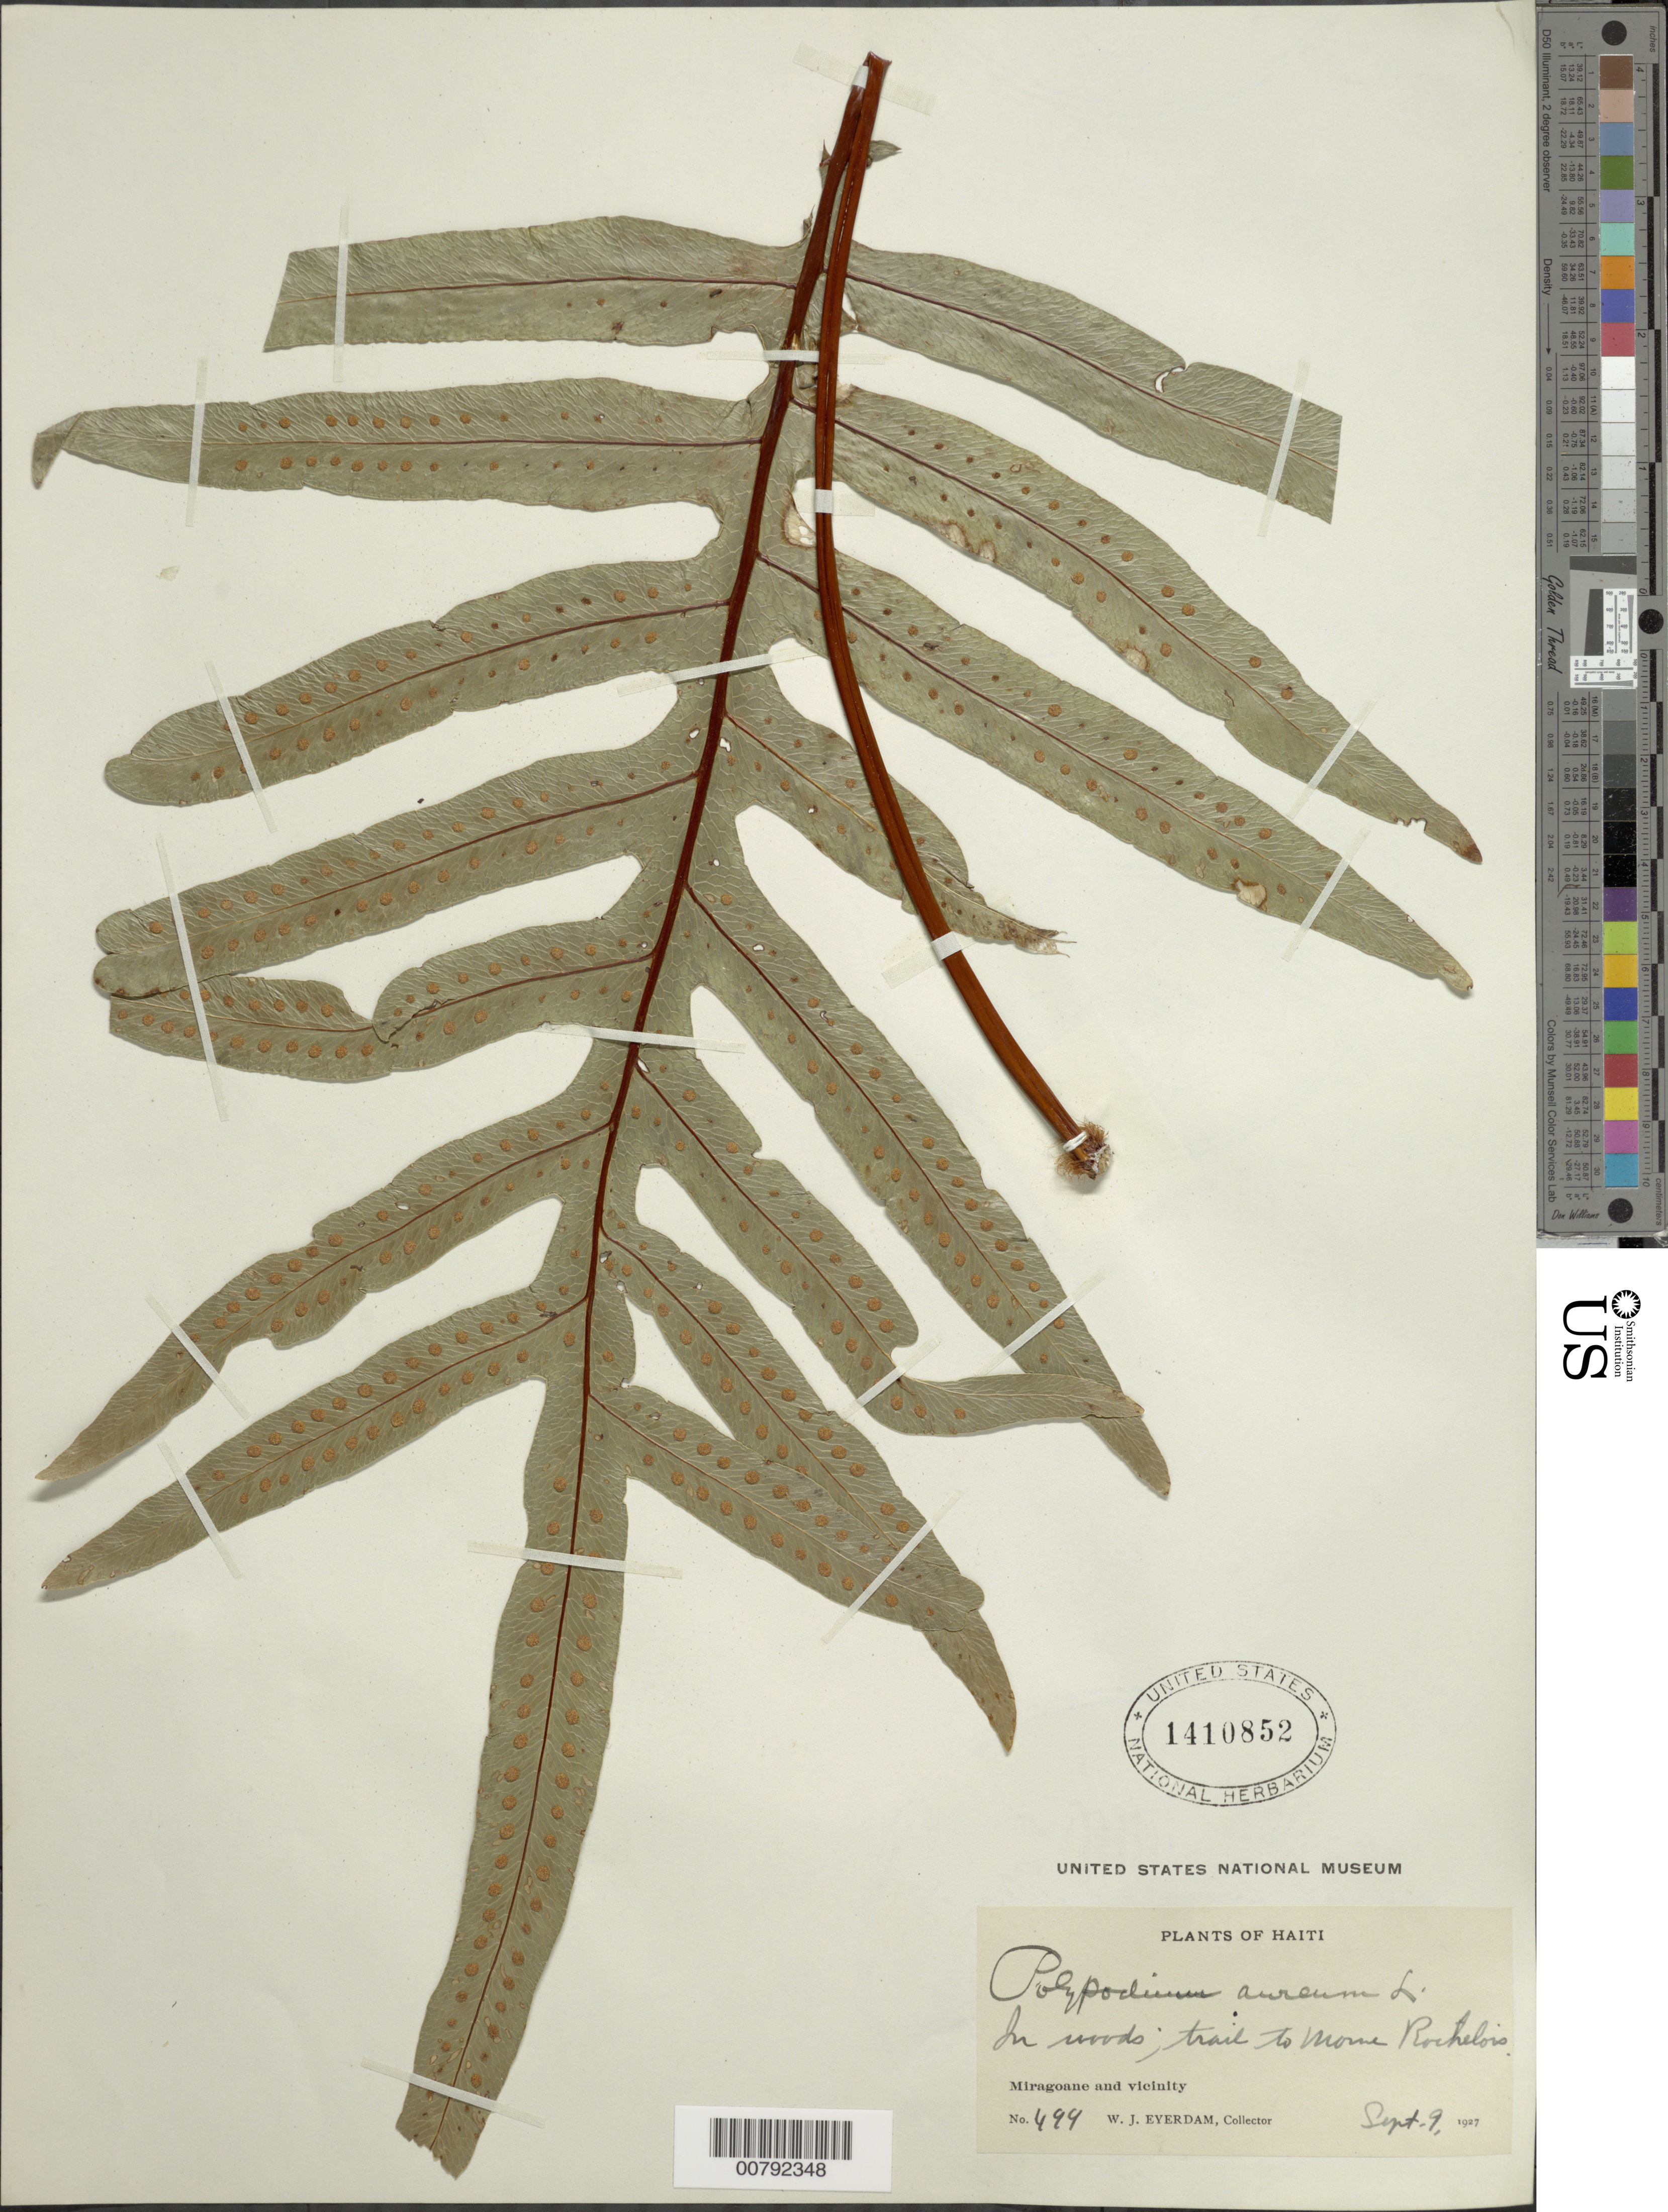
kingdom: Plantae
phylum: Tracheophyta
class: Polypodiopsida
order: Polypodiales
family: Polypodiaceae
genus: Phlebodium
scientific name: Phlebodium pseudoaureum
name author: (Cav.) Lellinger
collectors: W. J. Eyerdam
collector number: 494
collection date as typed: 09 Sep 1927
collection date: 1927-09-09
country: Haiti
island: Hispaniola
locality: Miragoane, Morne Rochelois trail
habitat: Woods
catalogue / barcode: US 1410852